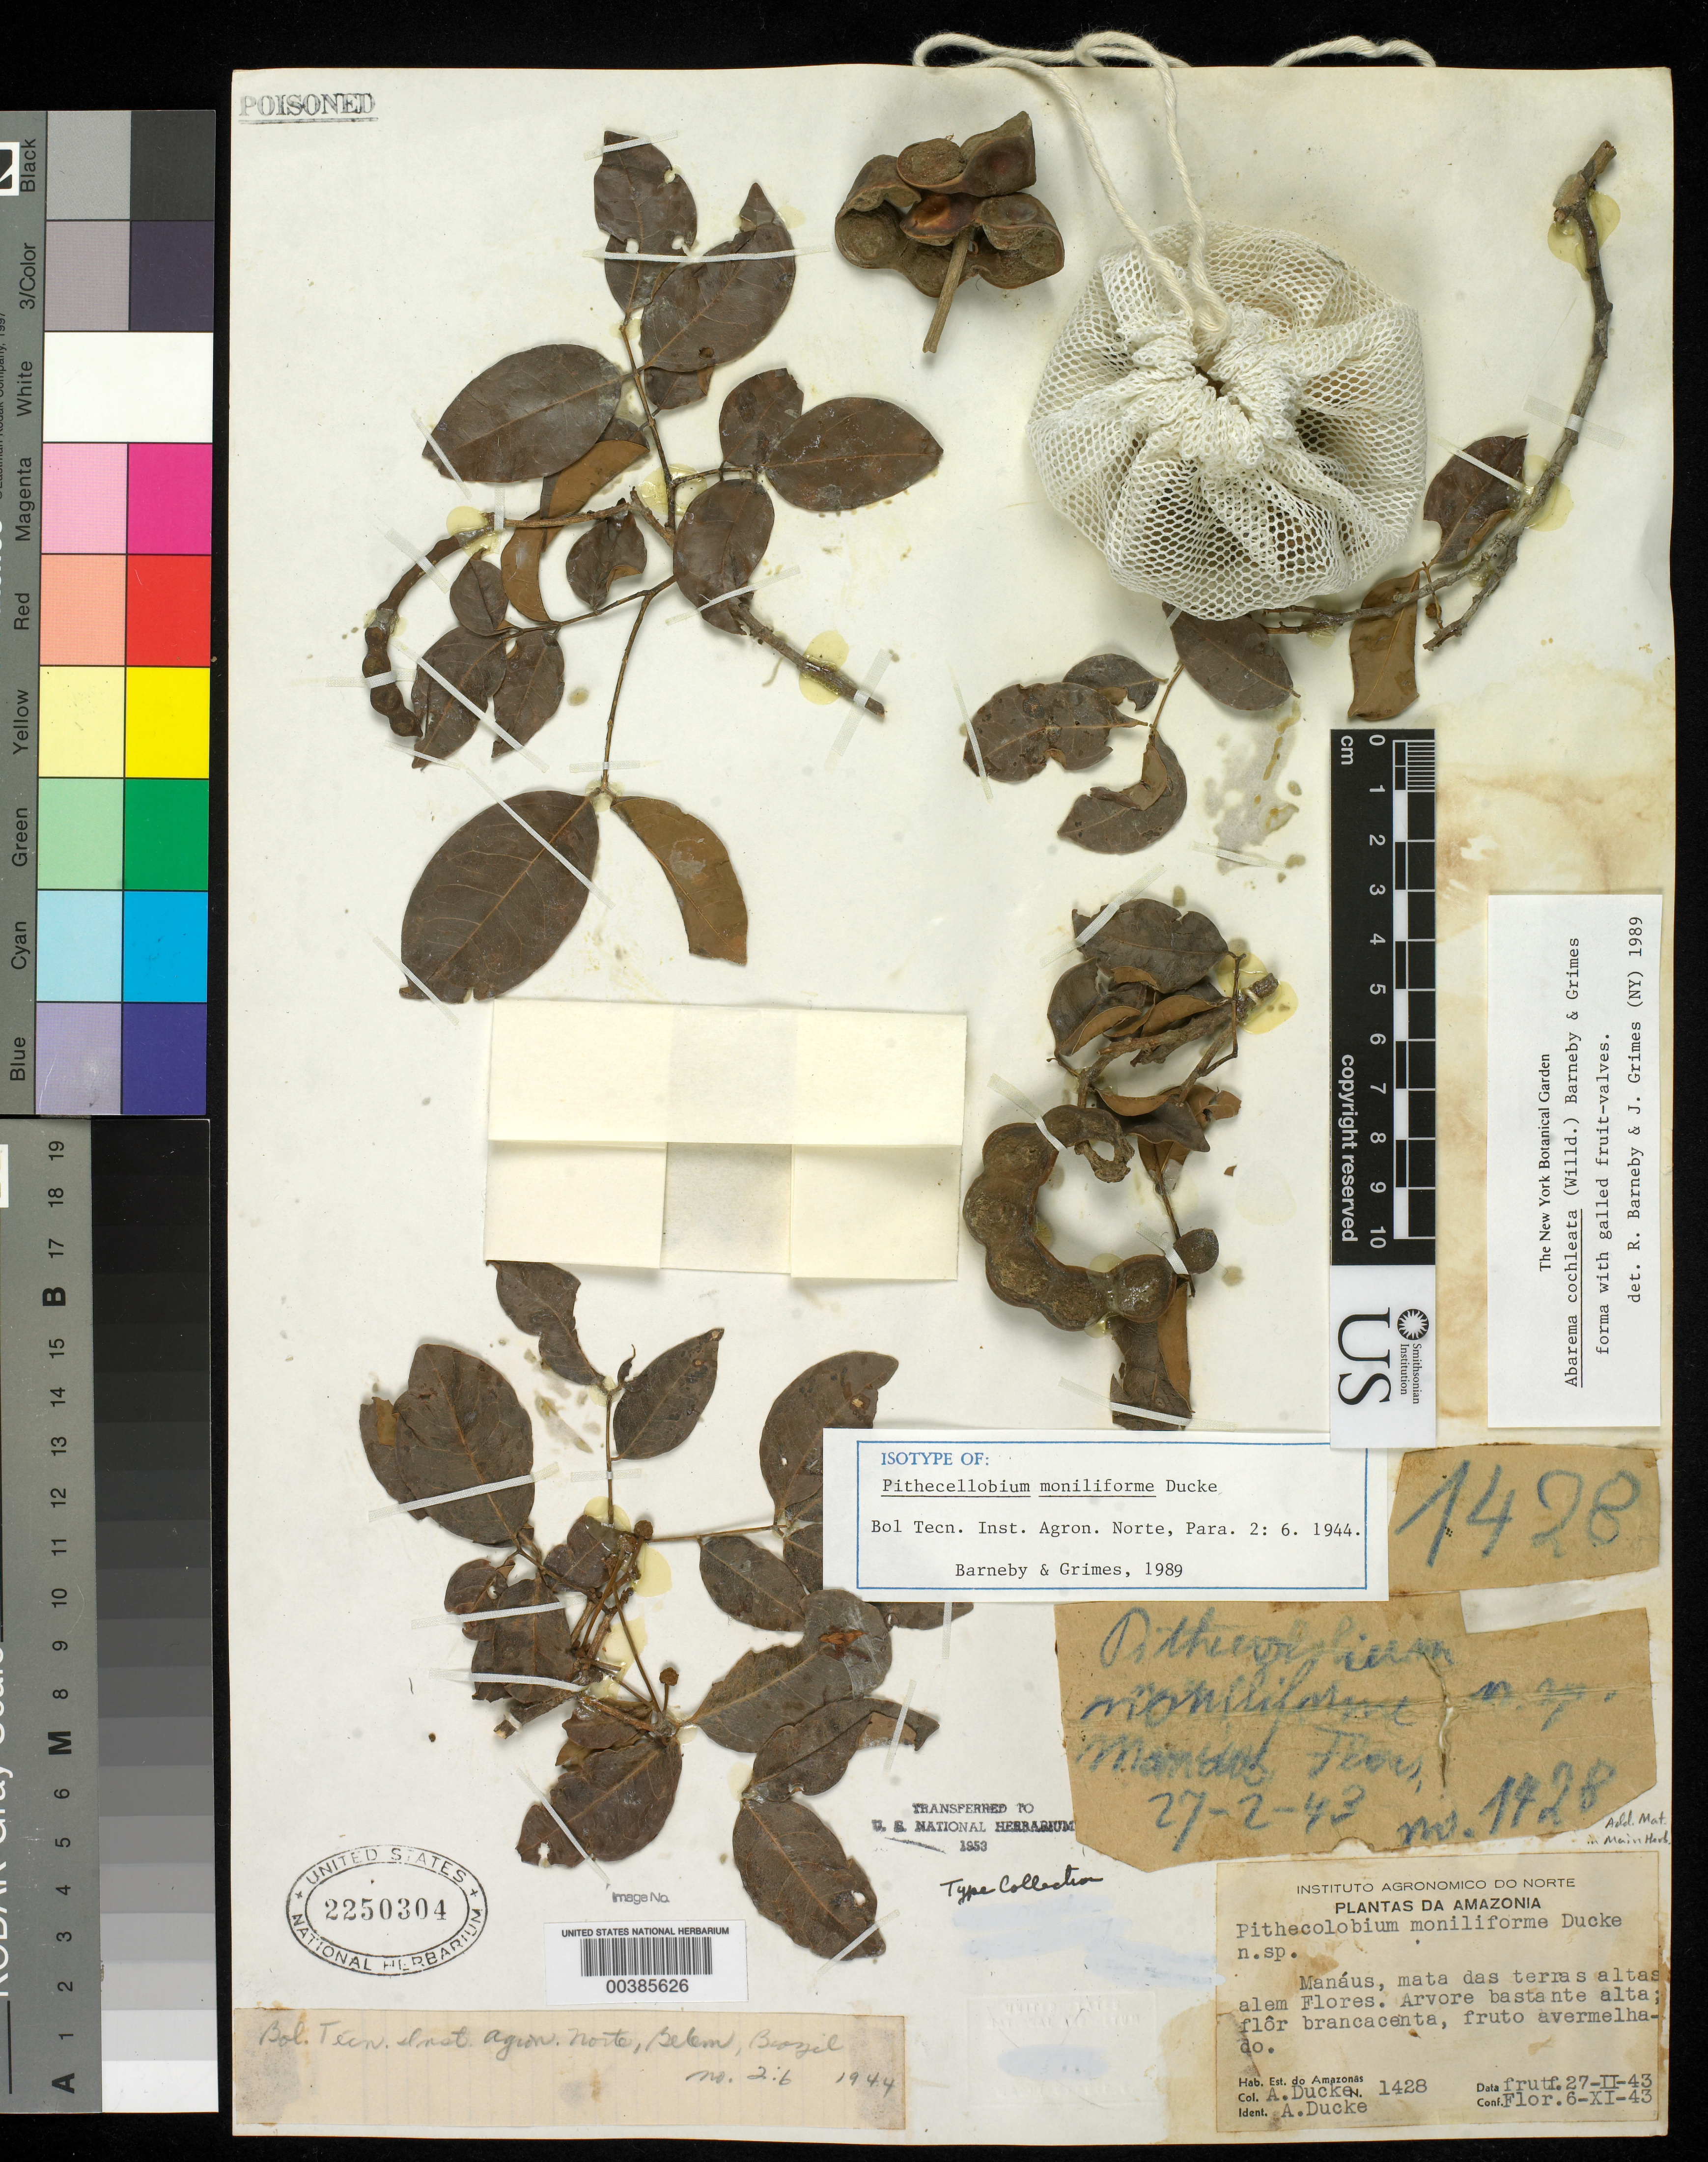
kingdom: Plantae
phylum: Tracheophyta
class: Magnoliopsida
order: Fabales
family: Fabaceae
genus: Pithecellobium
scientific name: Pithecellobium moniliforme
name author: Ducke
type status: Syntype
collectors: A. Ducke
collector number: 1428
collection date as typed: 27 Feb 1943 and 06 Nov 1943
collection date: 1943-02-27,1943-11-06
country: Brazil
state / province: Amazonas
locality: Manáus.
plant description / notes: Currently accepted name as cited by Barneby & Grimes, Mem. NYBG 74(1): 85 (1996) (cited as syntypes and not lectotypified by them).; Sheet apparently mounted with specimens [=syntypes] collected on two dates, February (fruiting) and November (flowering).; Specimen ex U.S. National Arboretum, transferred to U.S. National Herbarium, 1953.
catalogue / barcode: US 2250304